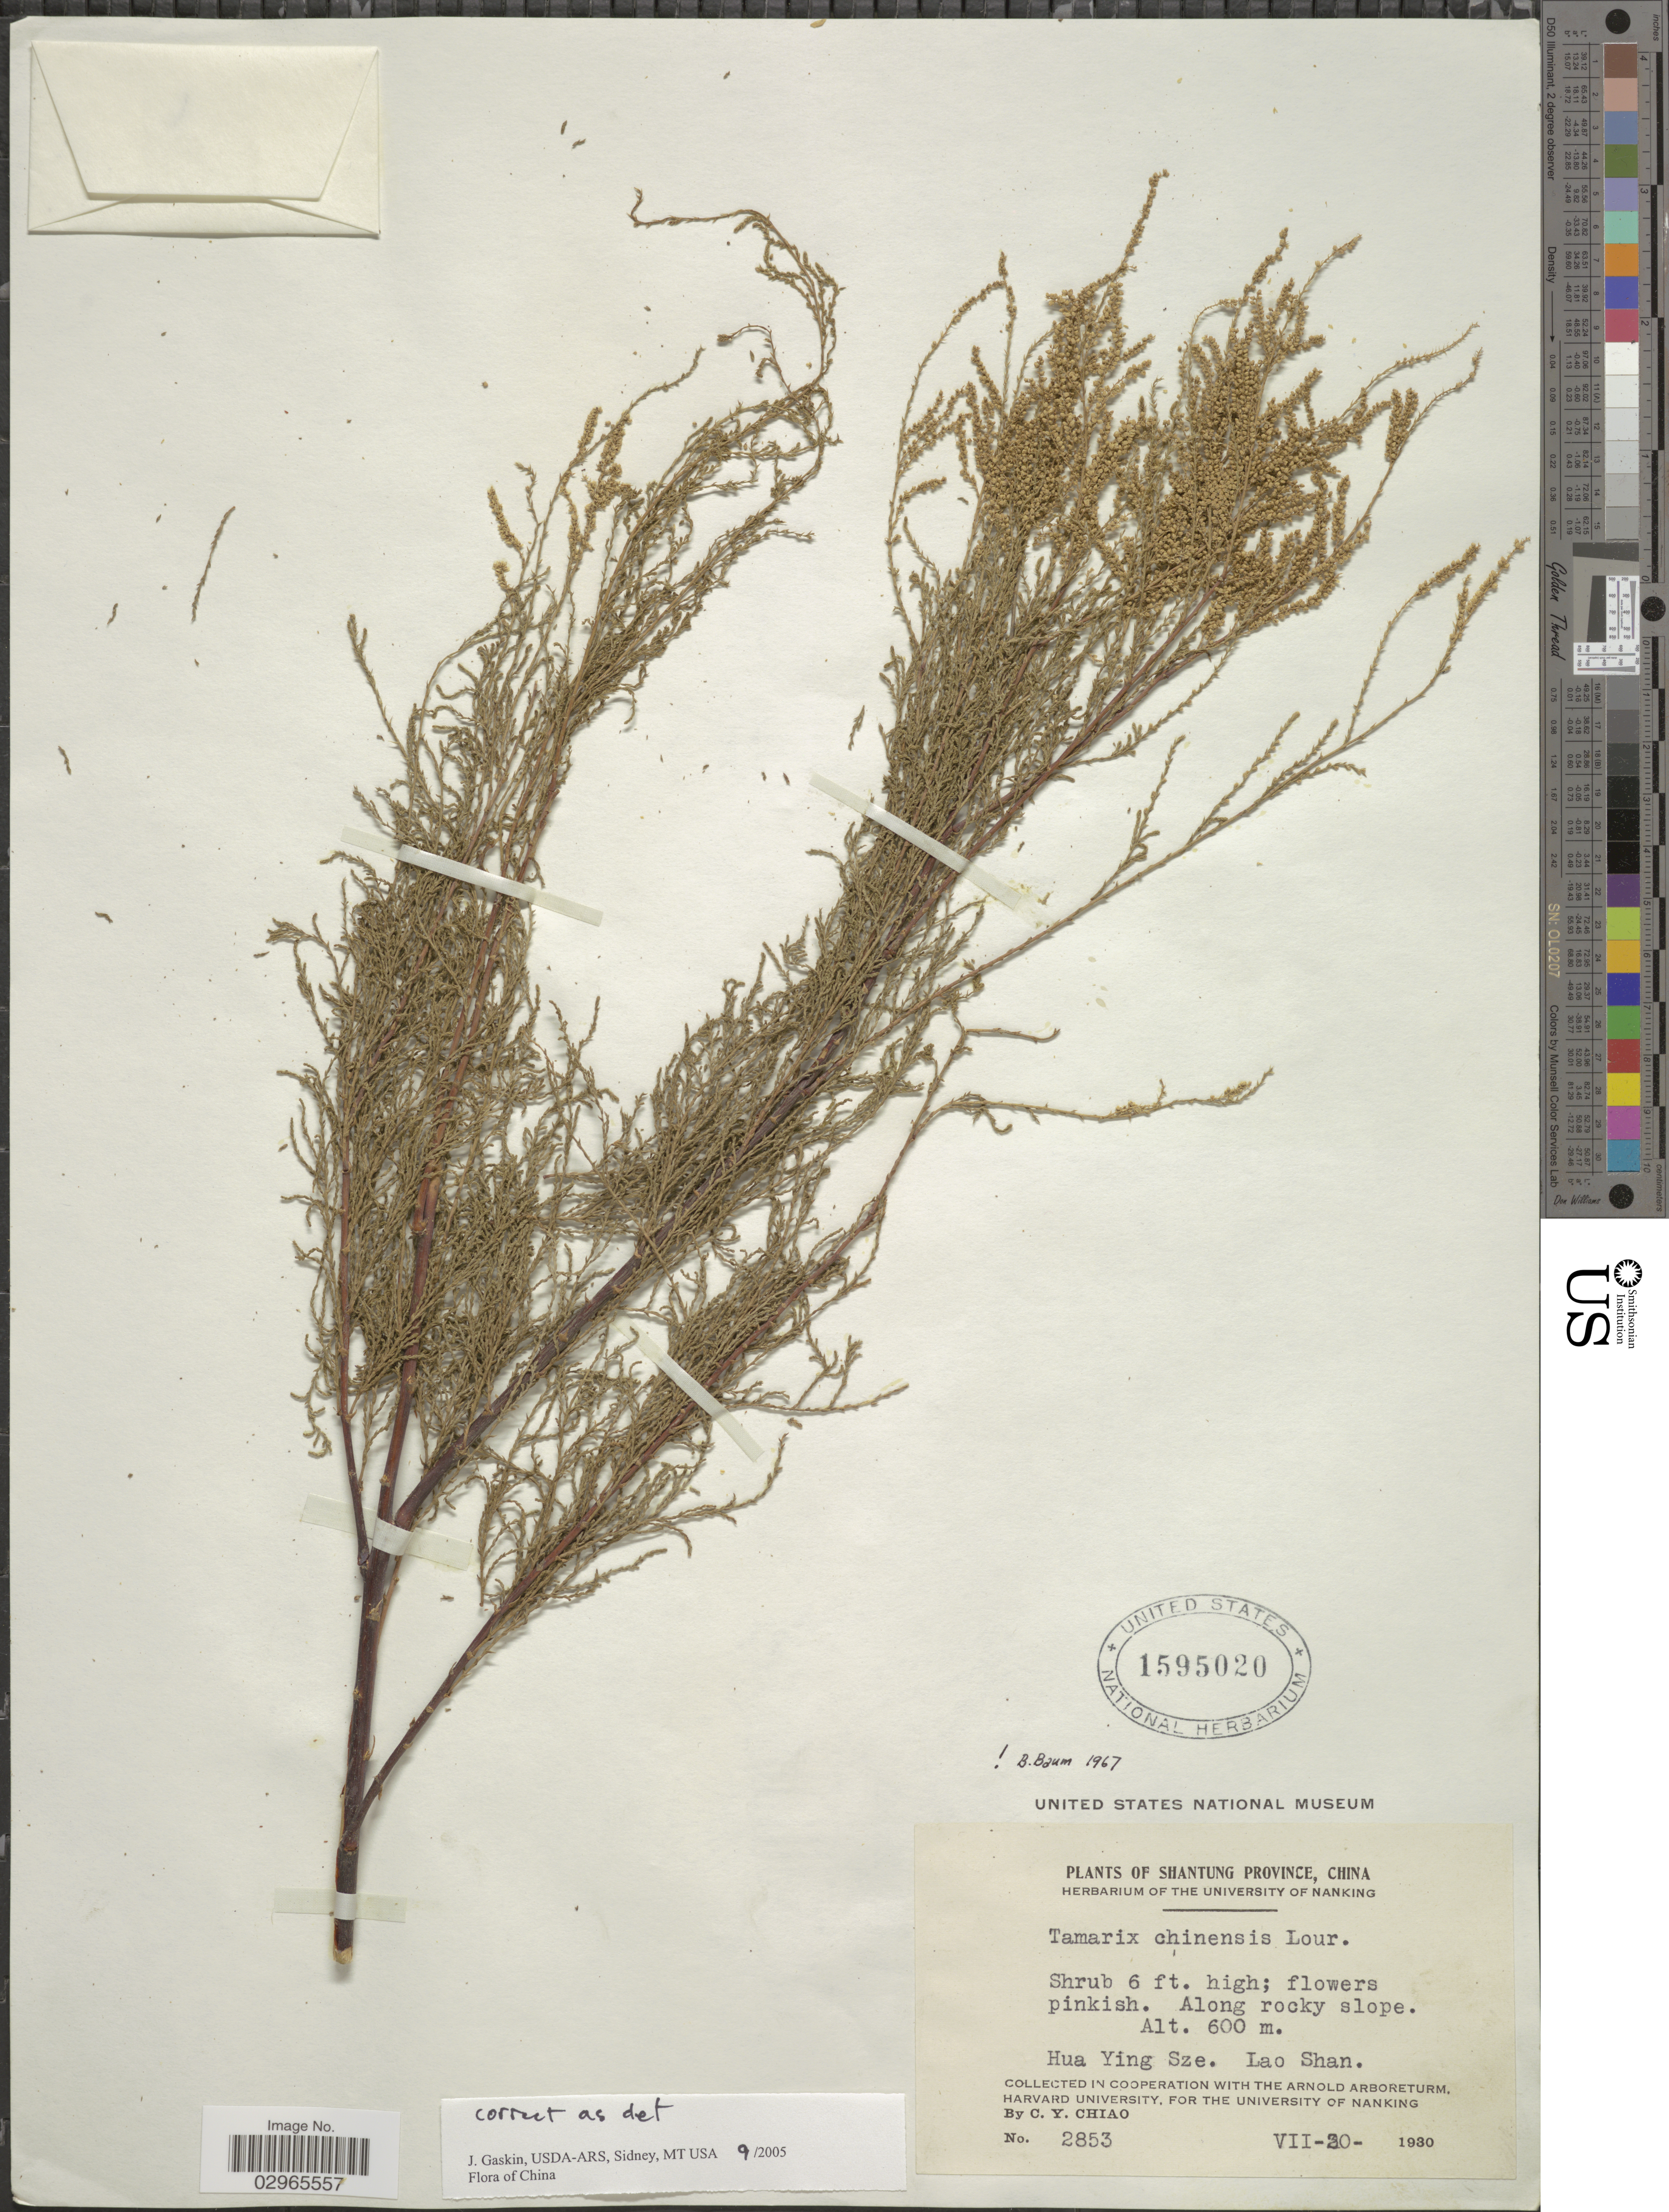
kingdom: Plantae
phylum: Tracheophyta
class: Magnoliopsida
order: Caryophyllales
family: Tamaricaceae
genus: Tamarix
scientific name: Tamarix chinensis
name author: Lour.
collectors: C. Y. Chiao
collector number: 2853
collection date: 1930-07-20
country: China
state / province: Shandong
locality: Shantung Province. Hua Ying Sze. Lao Shan.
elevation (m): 600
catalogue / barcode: US 1595020